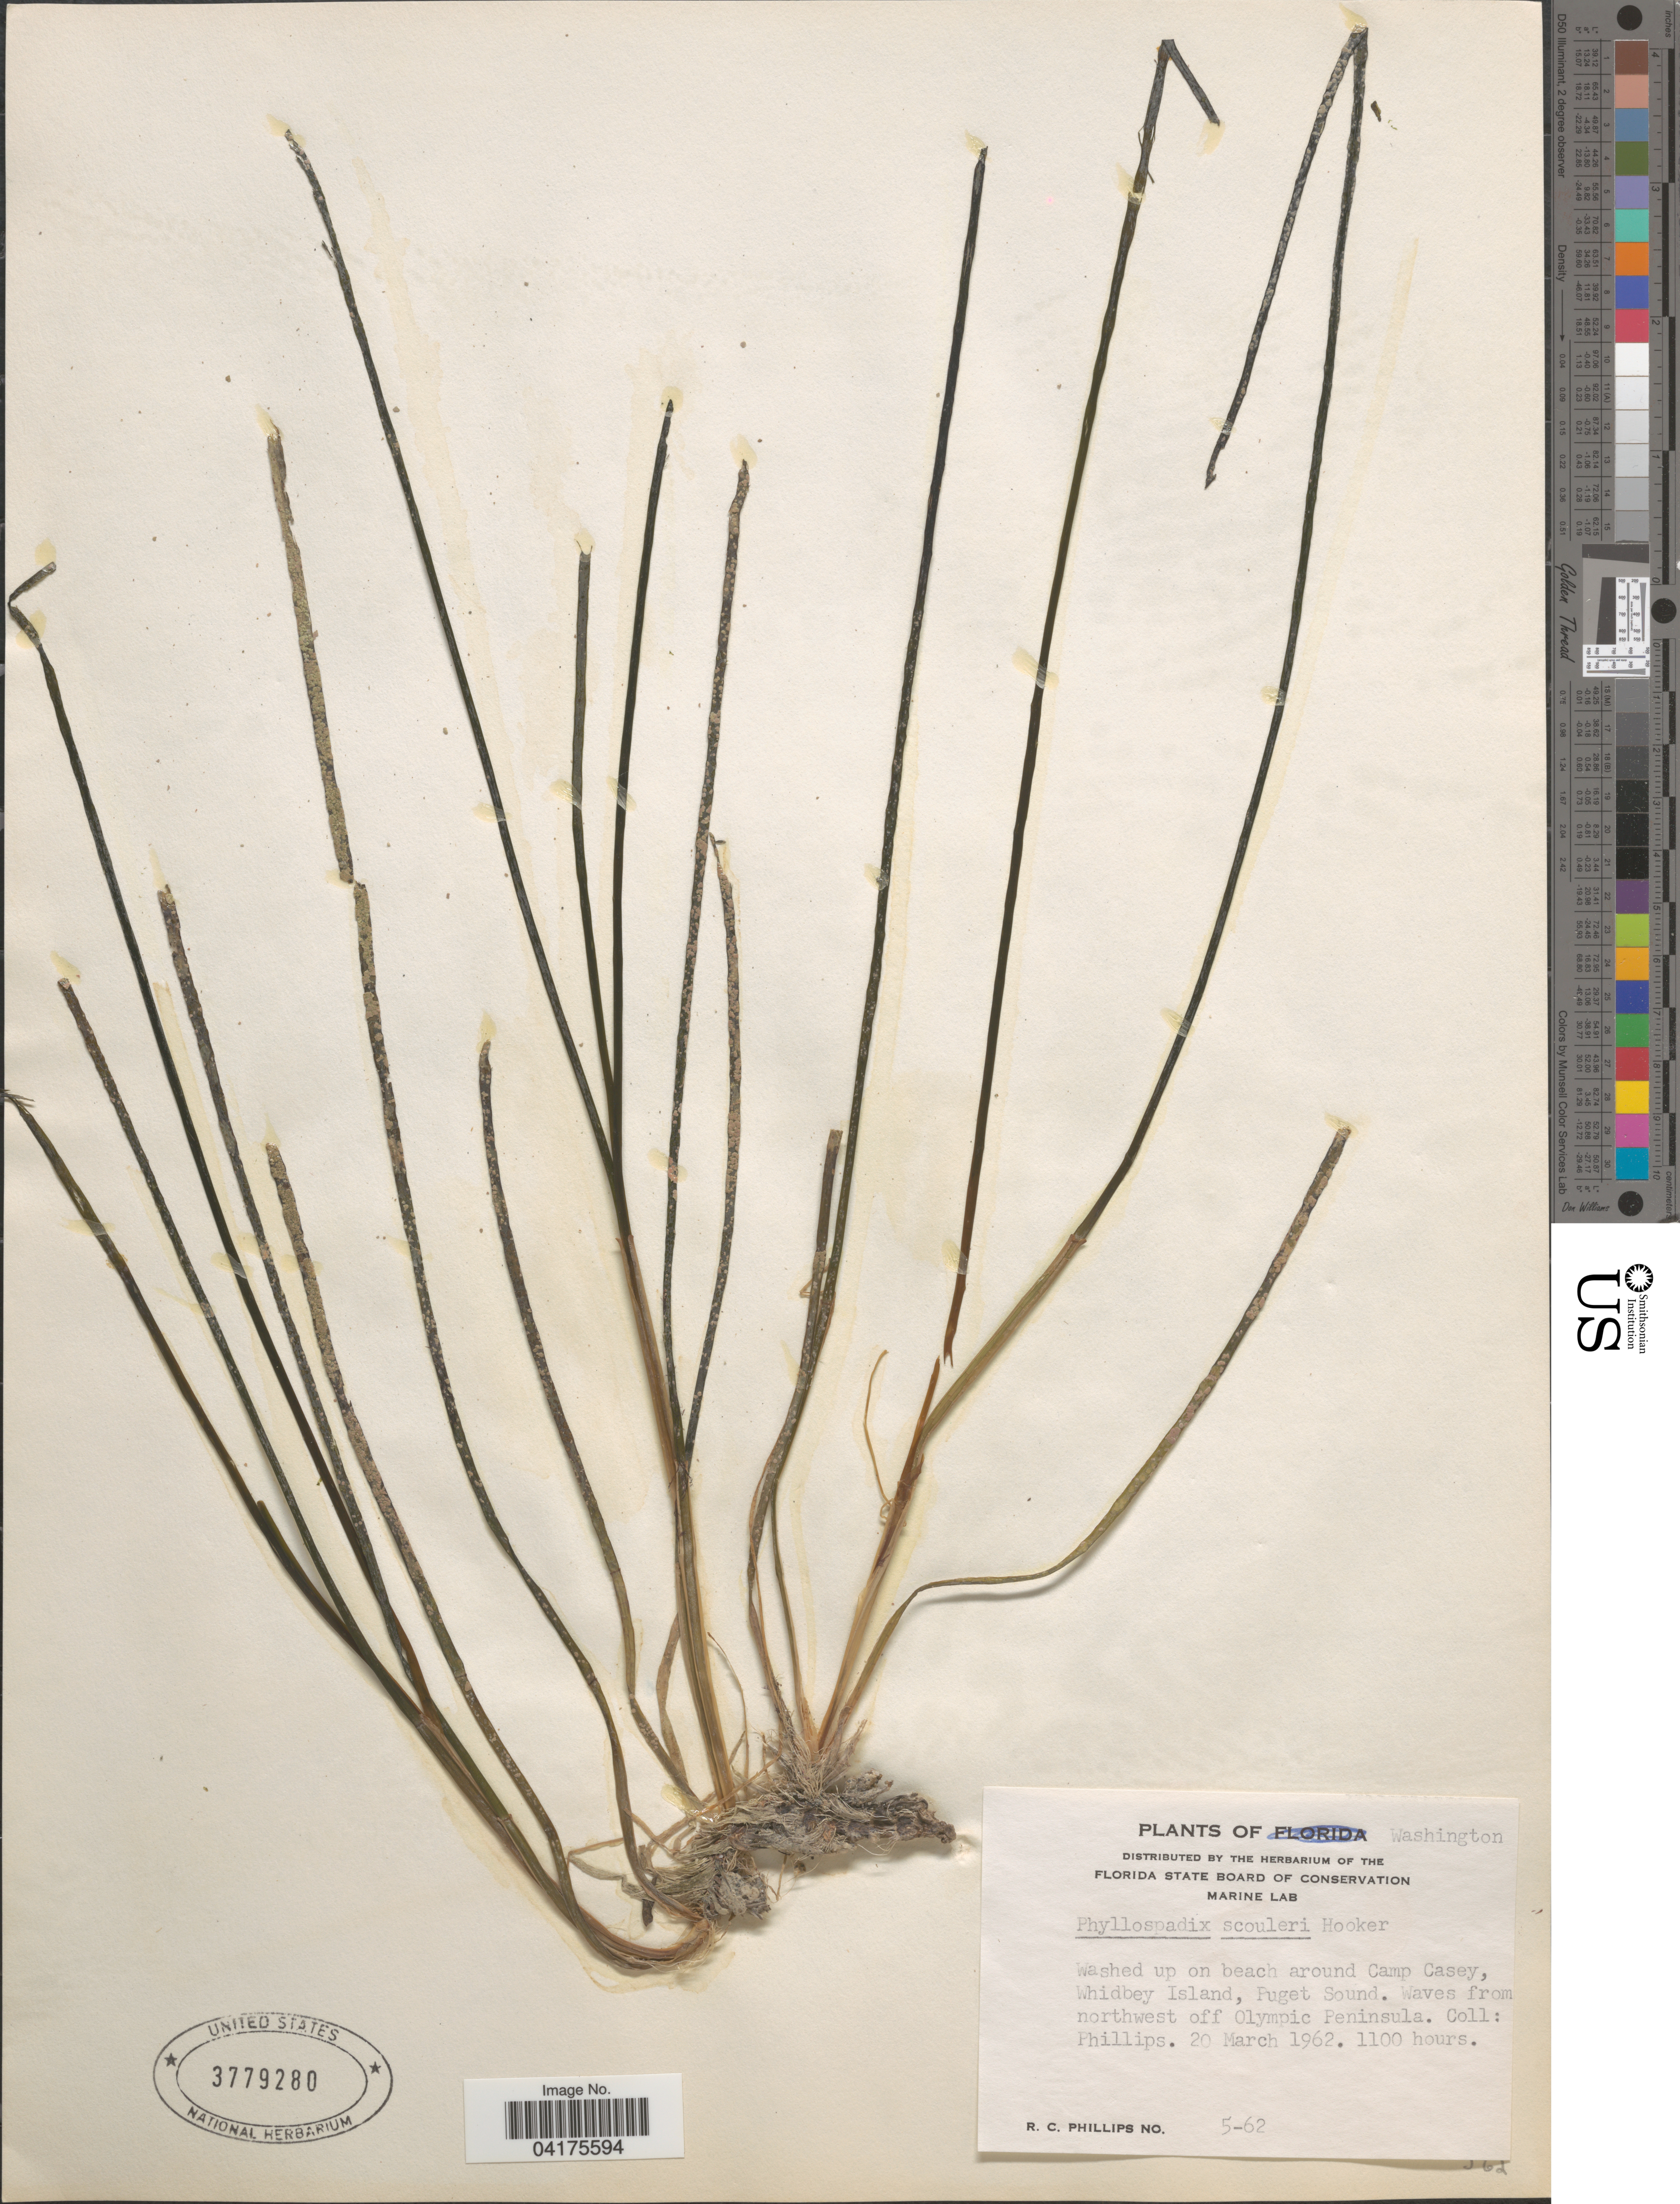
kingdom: Plantae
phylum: Tracheophyta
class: Liliopsida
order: Alismatales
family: Zosteraceae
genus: Phyllospadix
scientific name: Phyllospadix scouleri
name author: Hook.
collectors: R. C. Phillips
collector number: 5-62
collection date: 1962-03-20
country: United States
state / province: Washington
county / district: King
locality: Washed up on beach around Camp Casey, Whidbey Island, Puget Sound. Waves from northwest off Olympic Peninsula.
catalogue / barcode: US 3779280